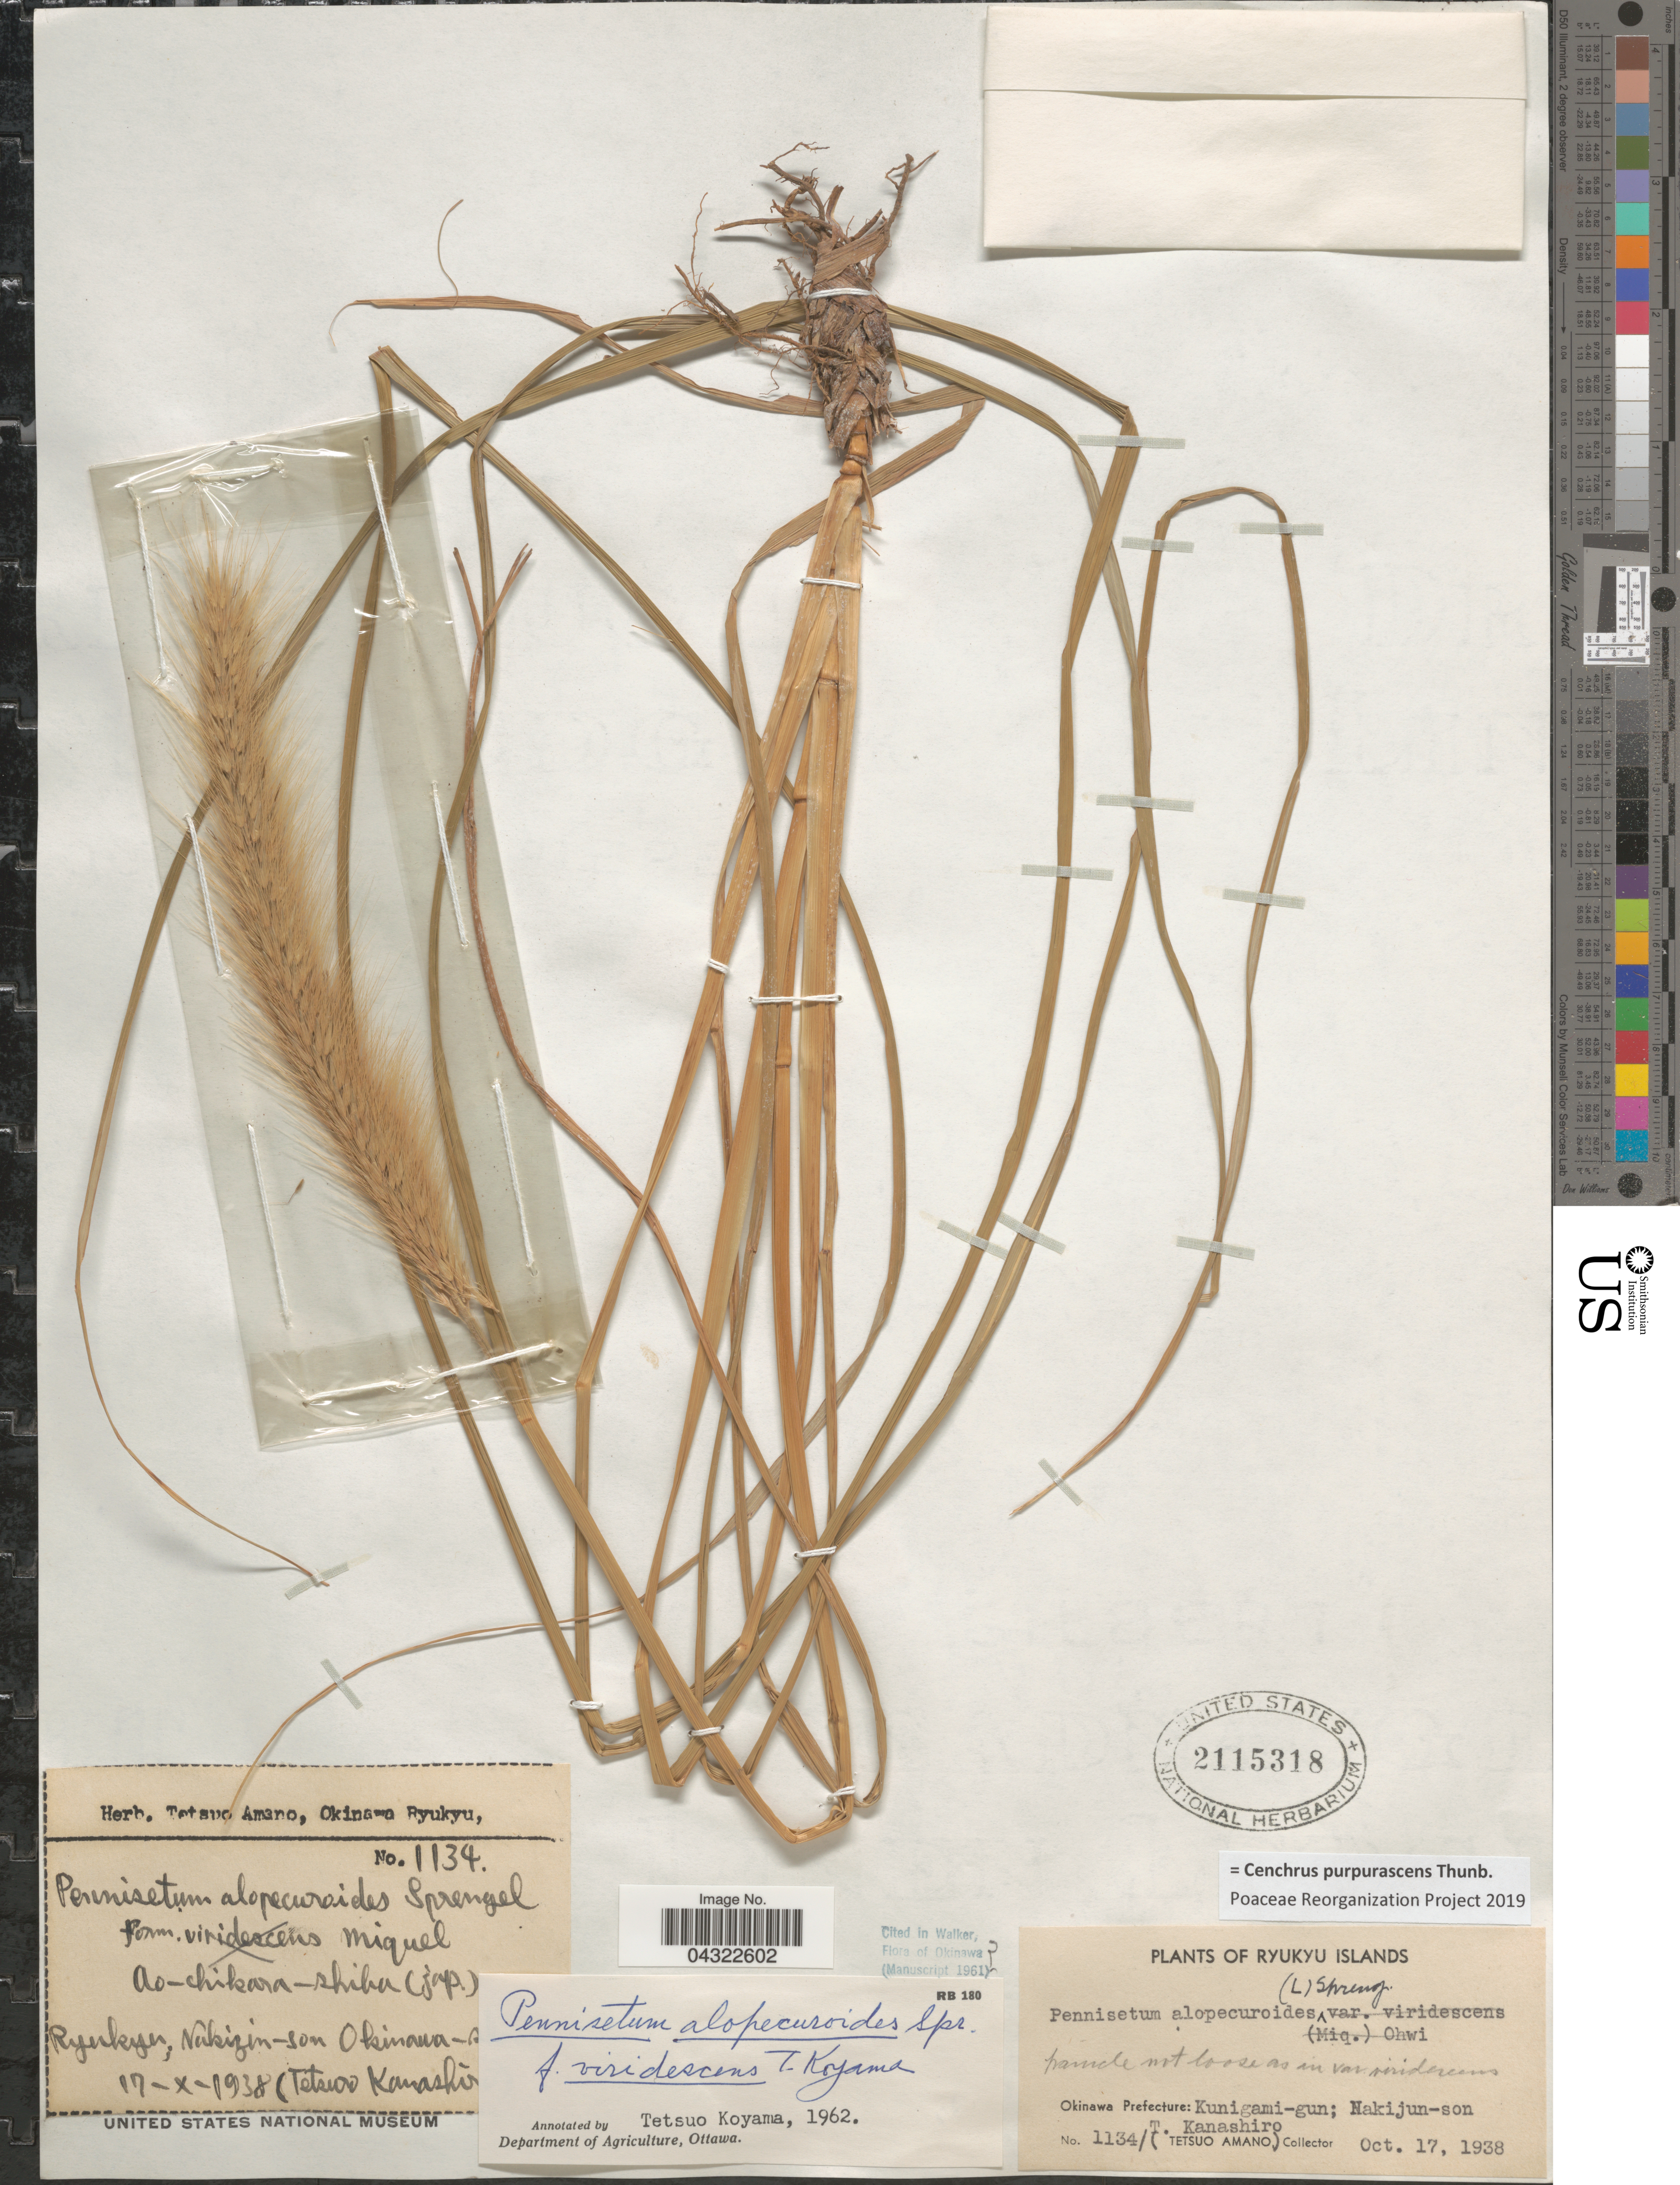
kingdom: Plantae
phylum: Tracheophyta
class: Liliopsida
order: Poales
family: Poaceae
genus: Cenchrus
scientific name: Cenchrus purpurascens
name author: Thunb.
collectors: T. Kanashiro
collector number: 1134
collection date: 1938-10-17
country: Japan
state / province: Okinawa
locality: Ryukyu Islands. Okinawa Prefecture: Kunigami-gun; Nakijun-son. Ao-chikara-shiba (jap.).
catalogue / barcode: US 2115318